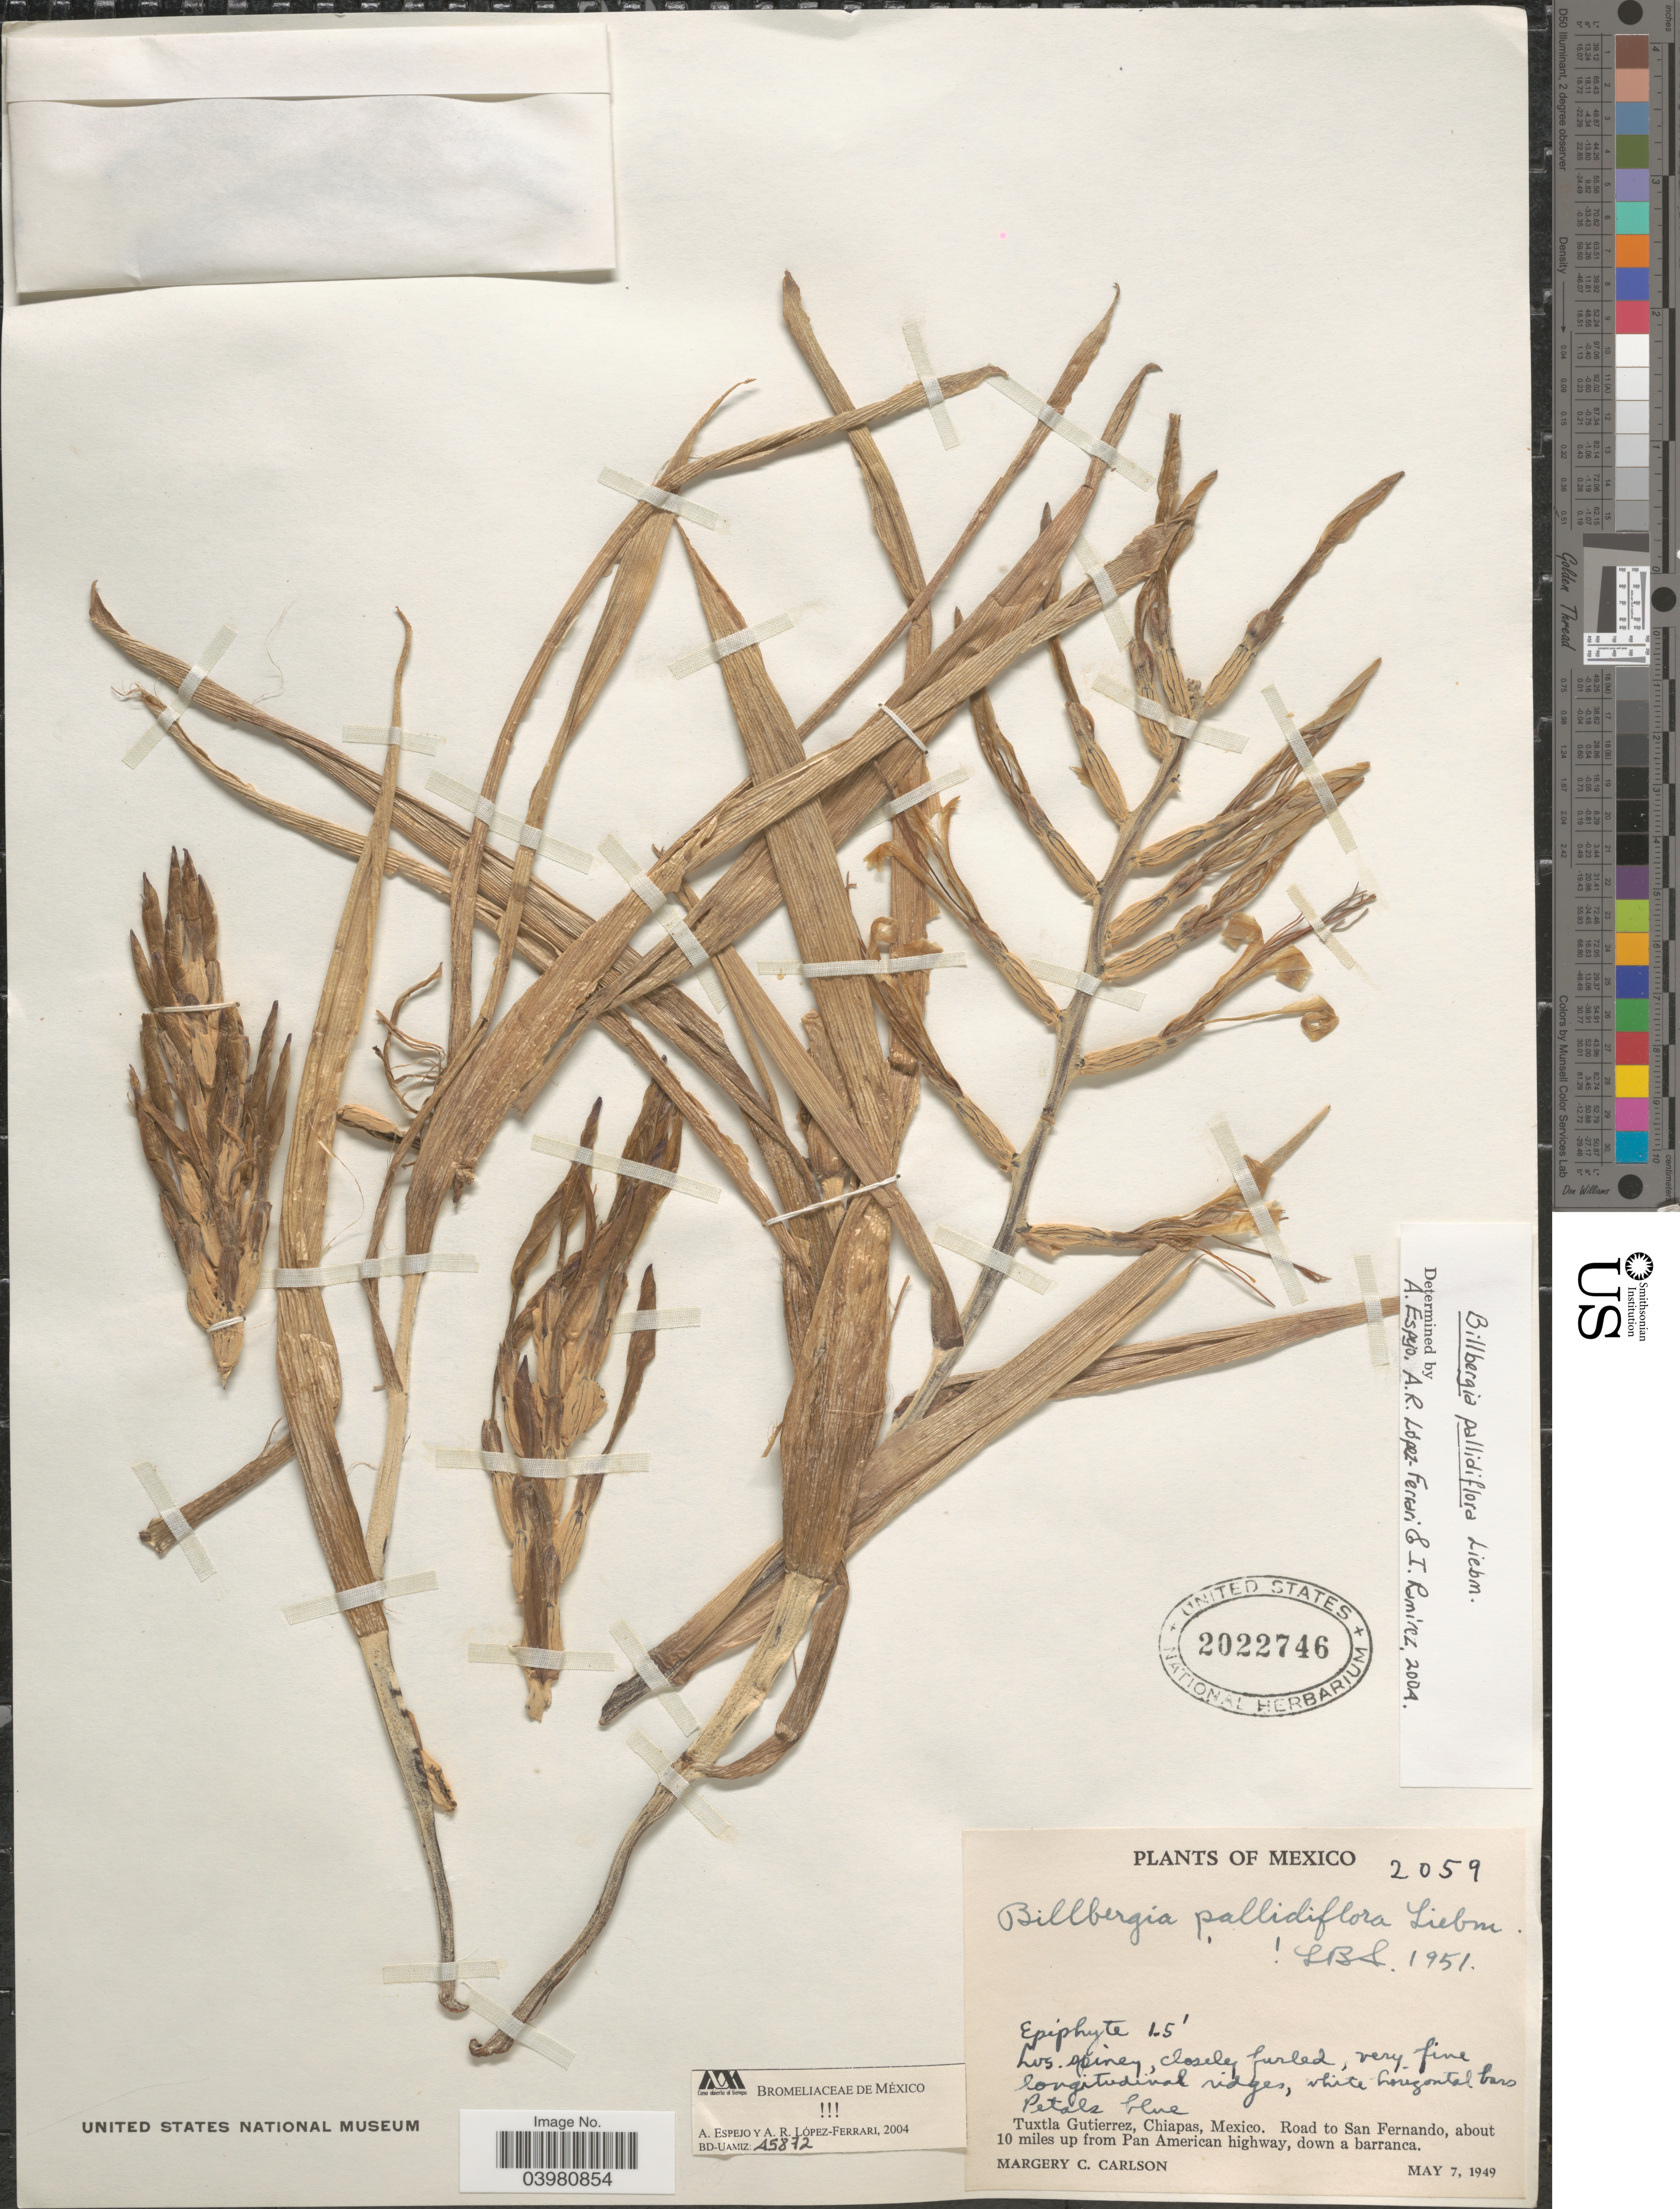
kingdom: Plantae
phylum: Tracheophyta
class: Liliopsida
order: Poales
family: Bromeliaceae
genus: Billbergia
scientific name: Billbergia pallidiflora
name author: Liebm.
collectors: M. C. Carlson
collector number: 2059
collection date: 1949-05-07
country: Mexico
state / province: Chiapas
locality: Tuxtla Gutierrez. Road to San Fernando, about 10 miles up from Pan American highway, down a barranca.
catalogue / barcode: US 2022746